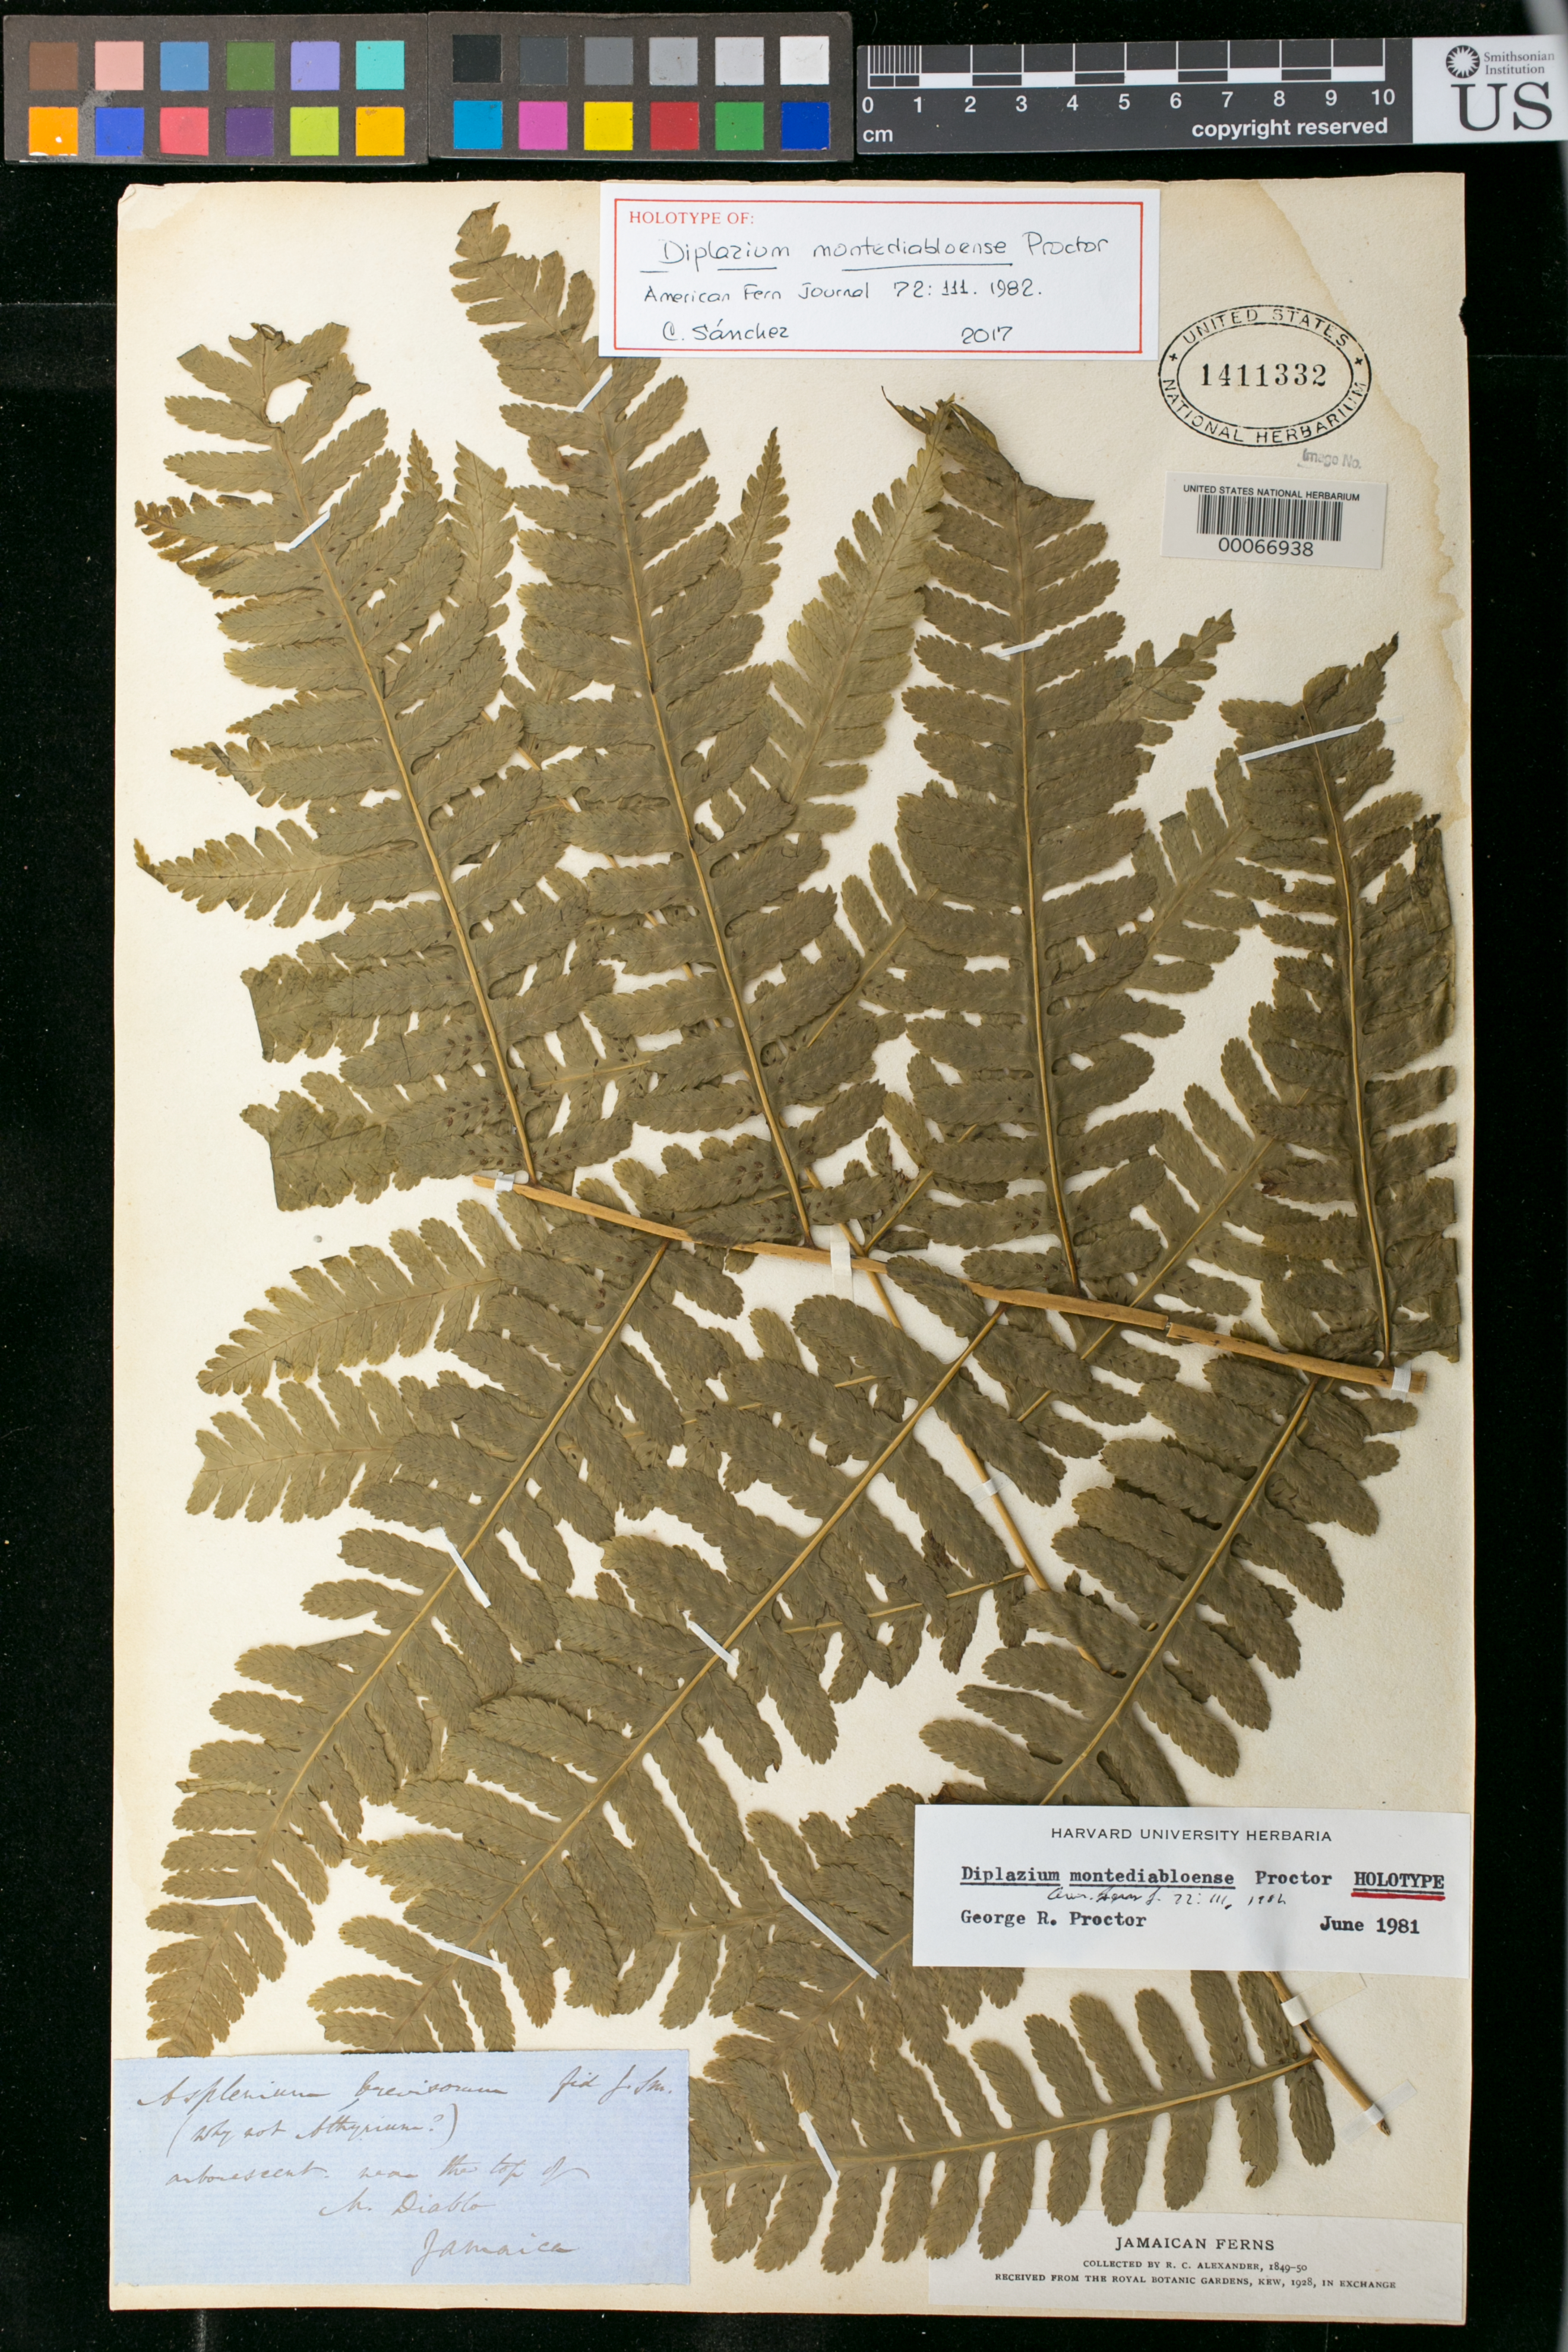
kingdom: Plantae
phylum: Tracheophyta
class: Polypodiopsida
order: Polypodiales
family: Athyriaceae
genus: Diplazium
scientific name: Diplazium montediabloense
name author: Proctor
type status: Holotype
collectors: R. C. Alexander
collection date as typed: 1849 to -- --- 1850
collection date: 1849/1850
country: Jamaica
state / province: Saint Catherine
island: Greater Antilles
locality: Near the top of Mt. Diablo.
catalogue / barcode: US 1411332